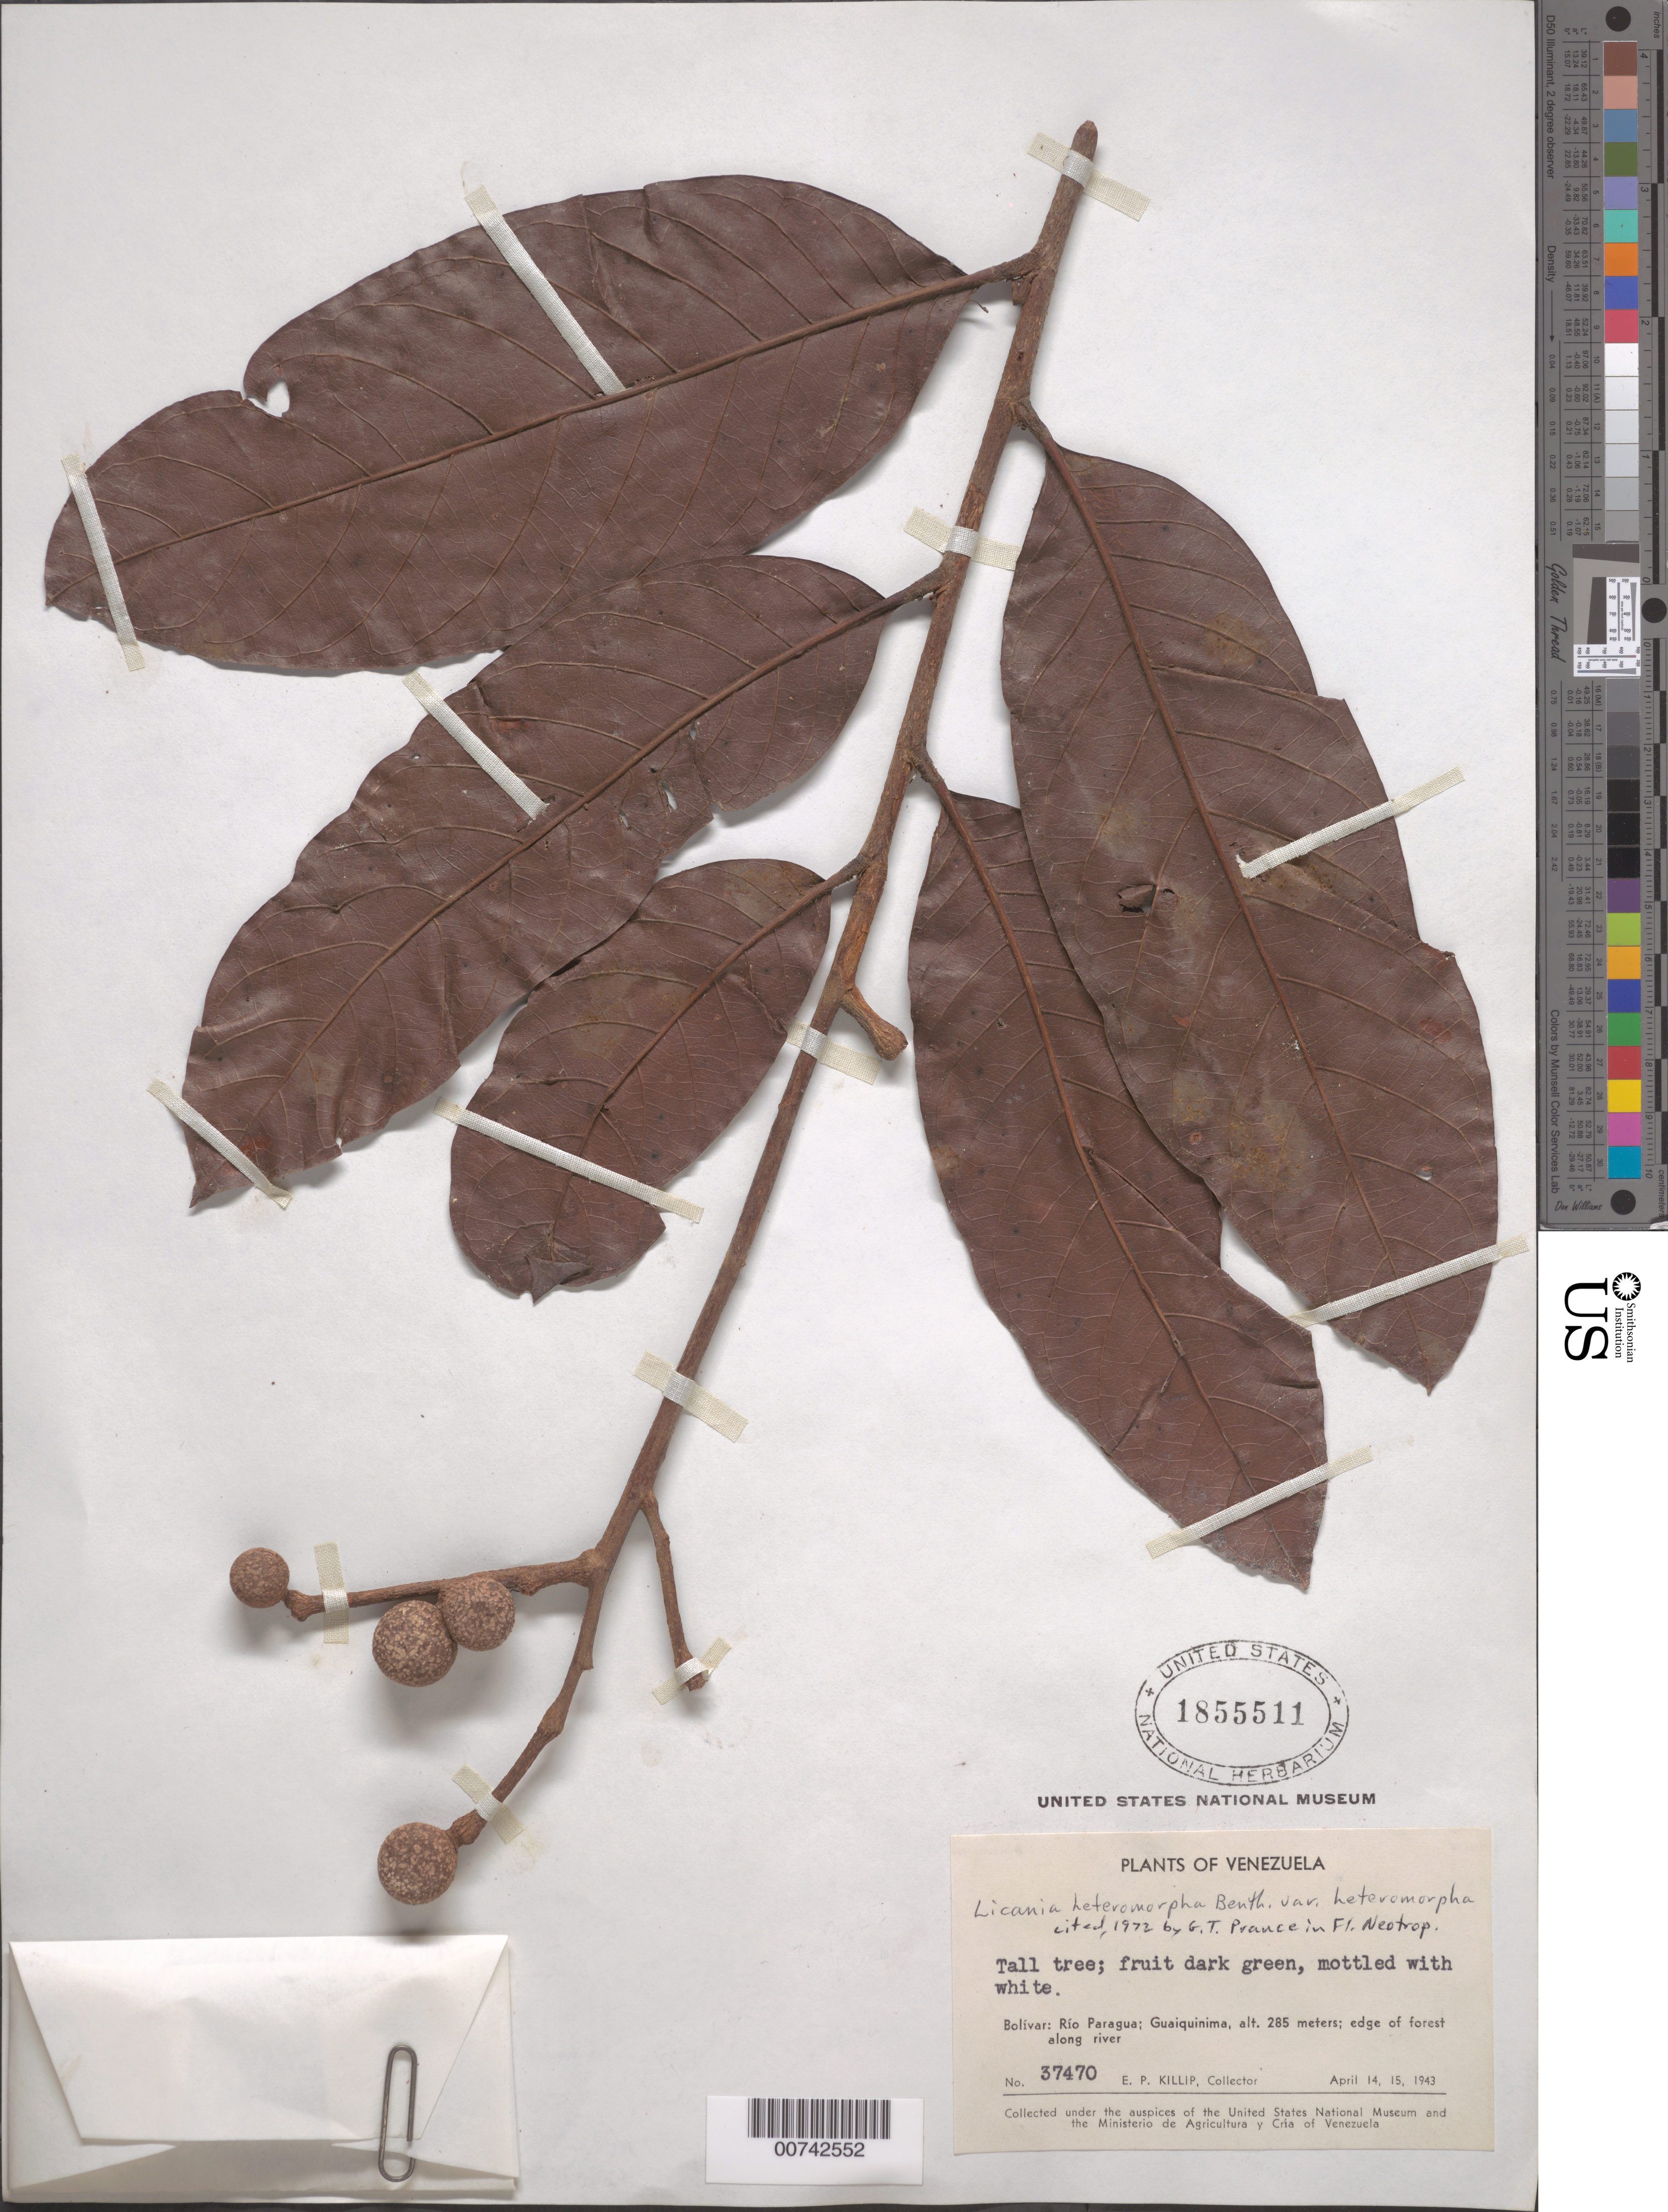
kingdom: Plantae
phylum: Tracheophyta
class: Magnoliopsida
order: Malpighiales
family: Chrysobalanaceae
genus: Hymenopus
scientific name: Hymenopus heteromorphus var. heteromorphus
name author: (Benth.) Sothers & Prance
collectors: E. P. Killip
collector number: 37470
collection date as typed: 14-Apr-43 to 15-Apr-43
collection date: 1943-04-14/1943-04-15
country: Venezuela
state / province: Bolívar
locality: Guaiquinima, Río Paragua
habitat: Edge of forest along river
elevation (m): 285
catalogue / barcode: US 1855511